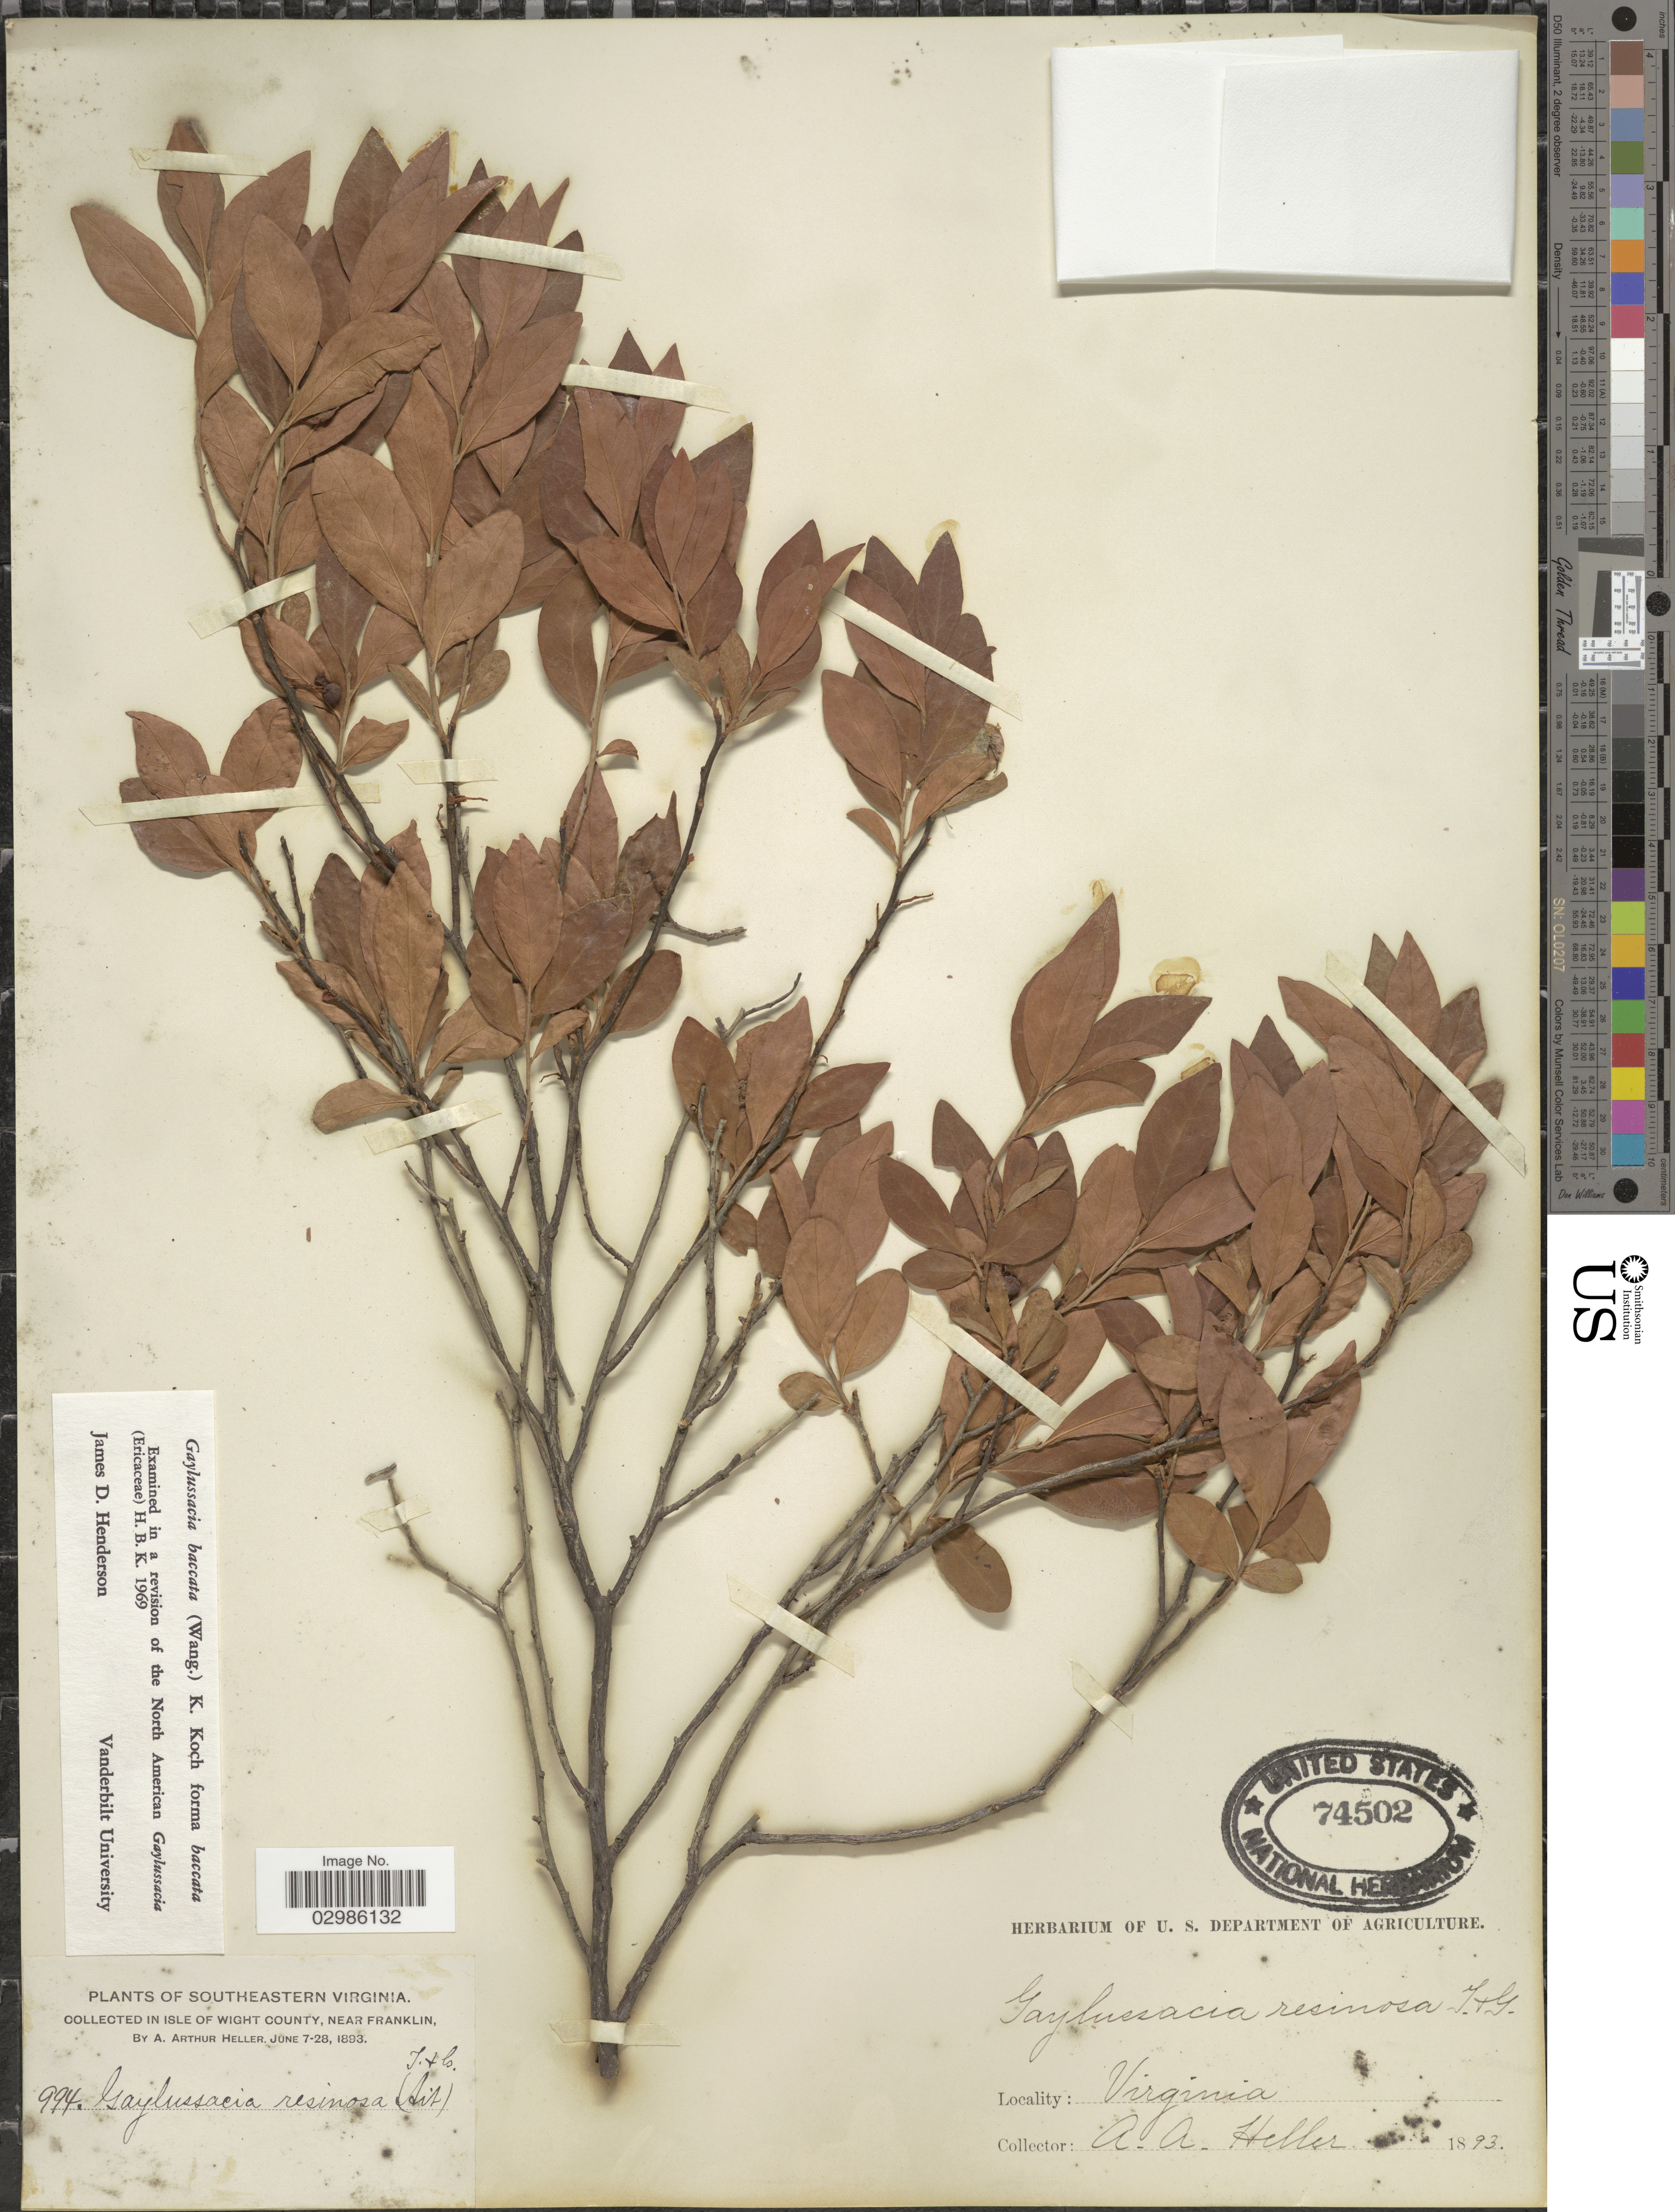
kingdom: Plantae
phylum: Tracheophyta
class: Magnoliopsida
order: Ericales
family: Ericaceae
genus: Gaylussacia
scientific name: Gaylussacia baccata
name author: (Wangenh.) K. Koch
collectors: A. A. Heller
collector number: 994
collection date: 1893-06-07/1893-06-28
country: United States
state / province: Virginia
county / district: Isle of Wight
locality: Southeastern Virginia. In Isle of Wight County, near Franklin.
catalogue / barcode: US 74502